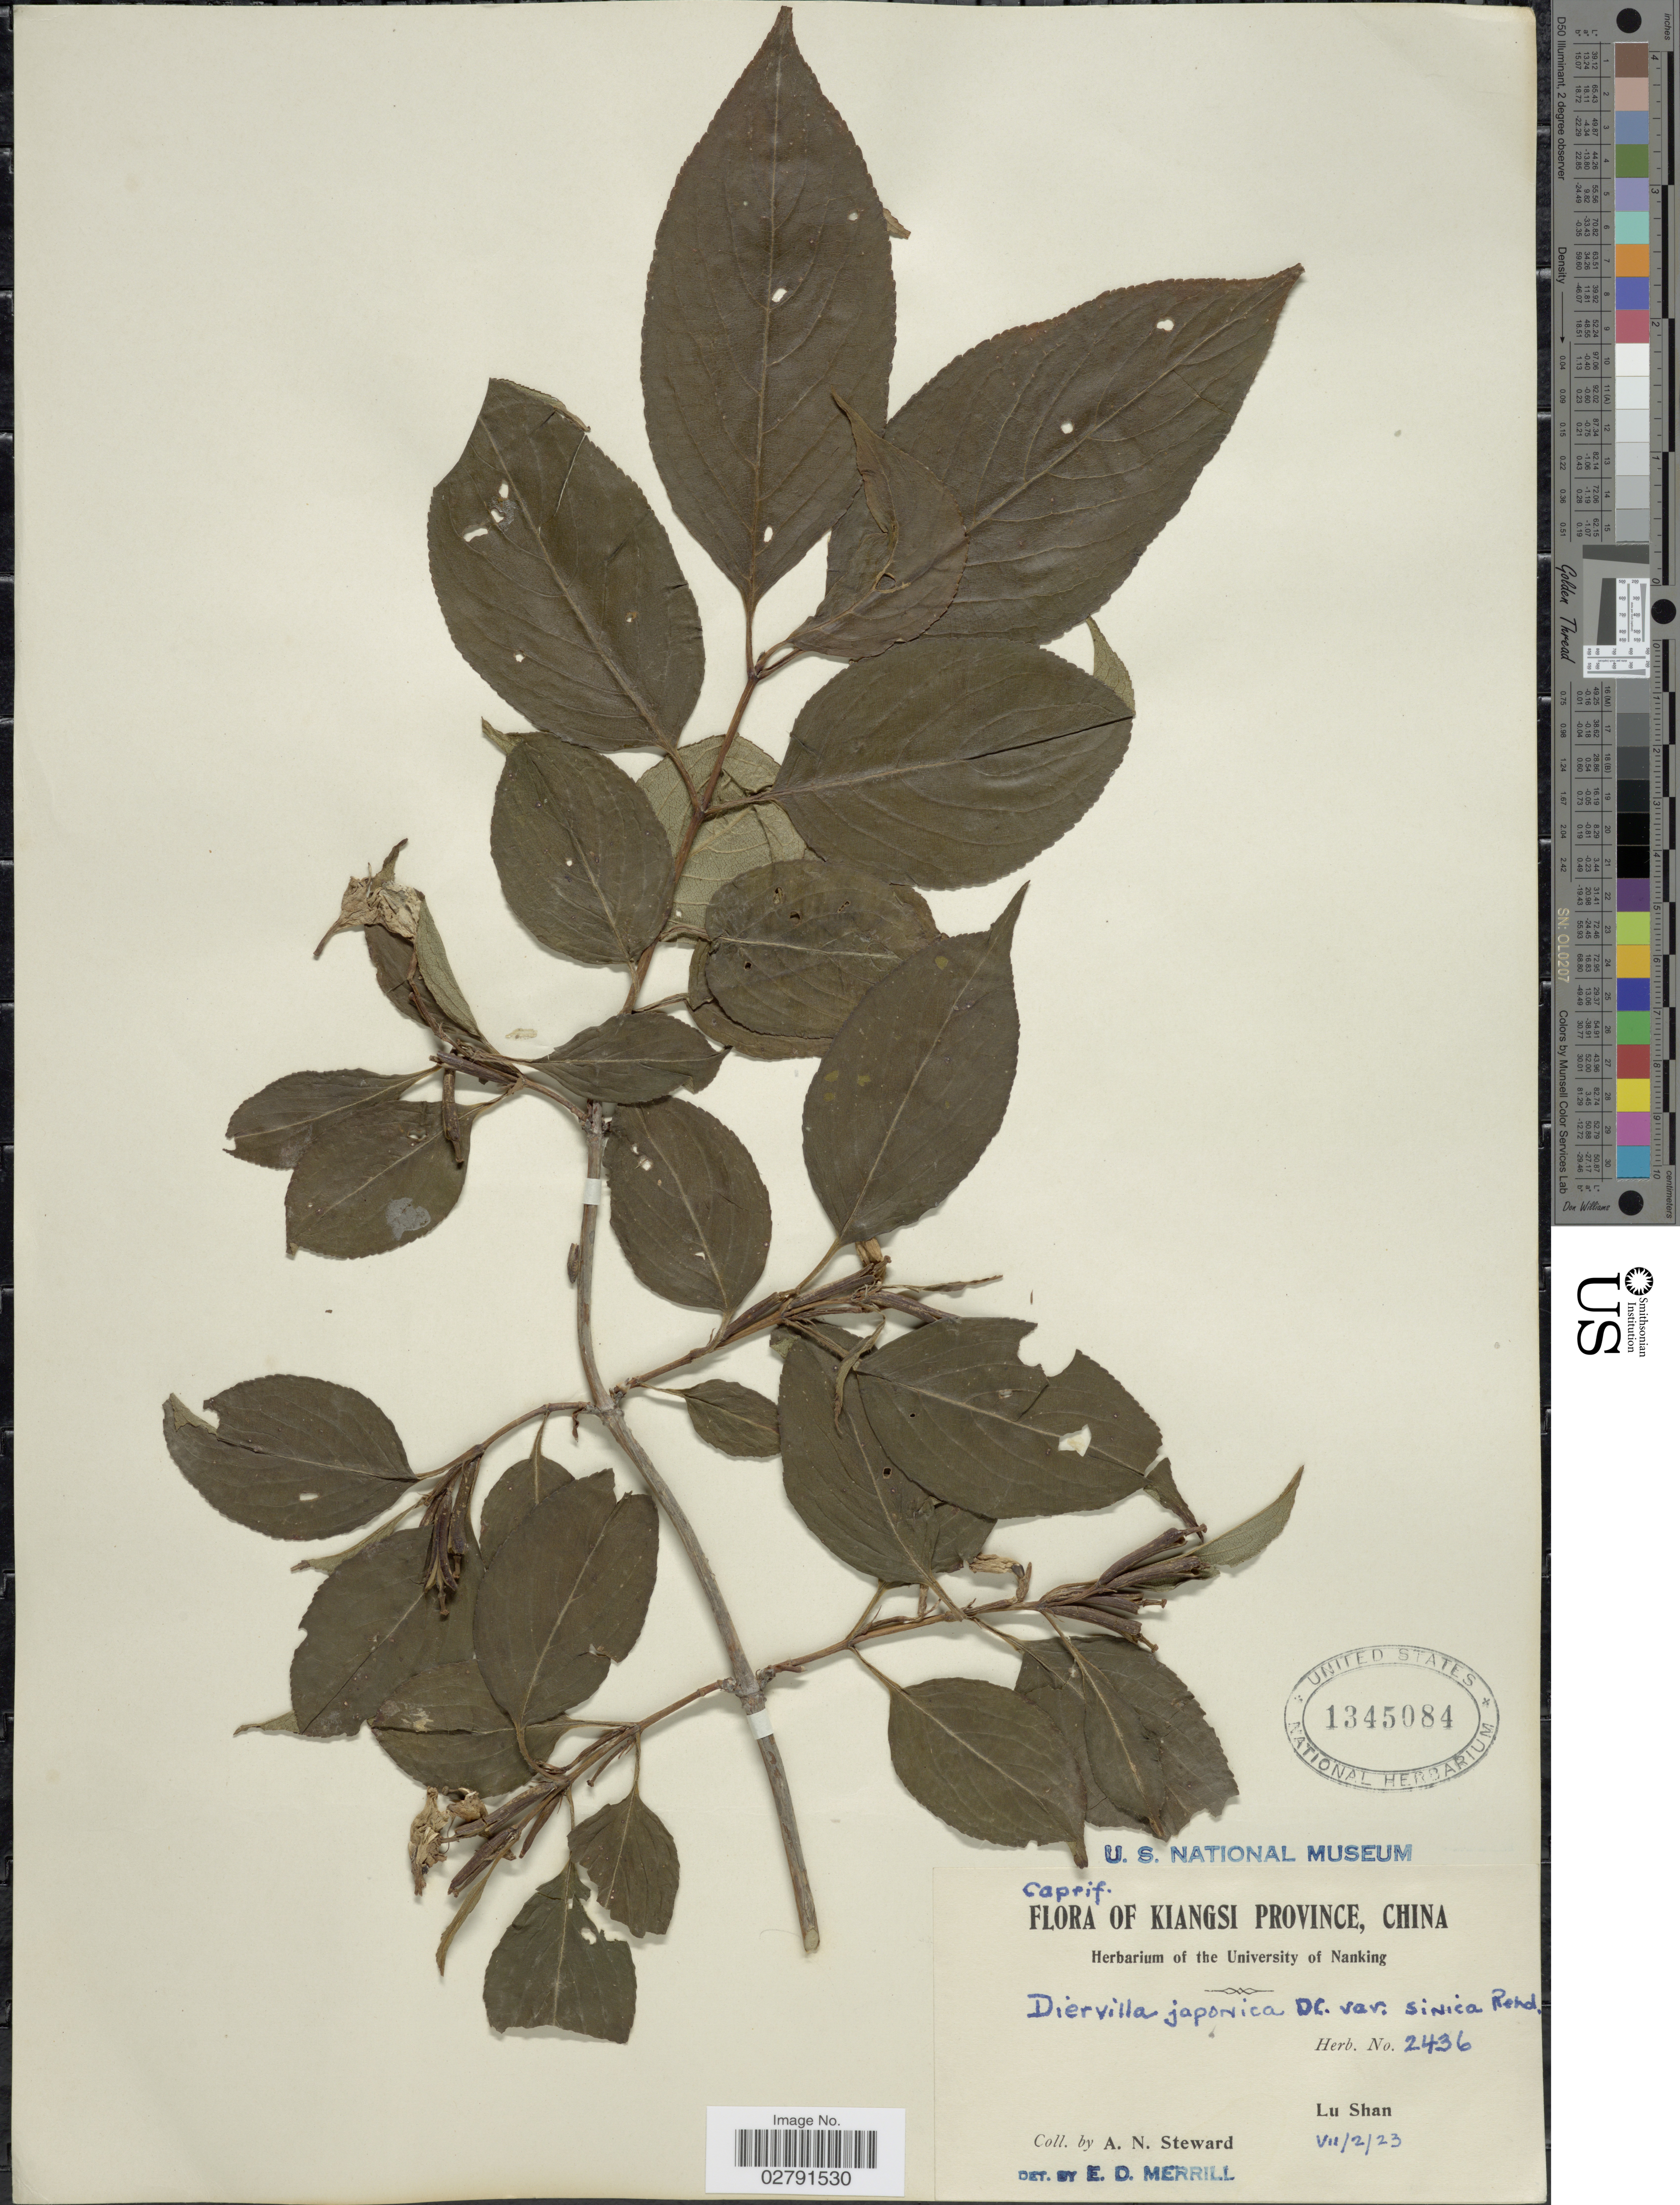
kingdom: Plantae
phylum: Tracheophyta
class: Magnoliopsida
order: Dipsacales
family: Caprifoliaceae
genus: Diervilla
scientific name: Diervilla japonica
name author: (Thunb.) DC.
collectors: A. N. Steward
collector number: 2436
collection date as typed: Transcribed d/m/y: 2/7/23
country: China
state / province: Jiangxi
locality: Kiangsi Province, Lu Shan.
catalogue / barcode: US 1345084